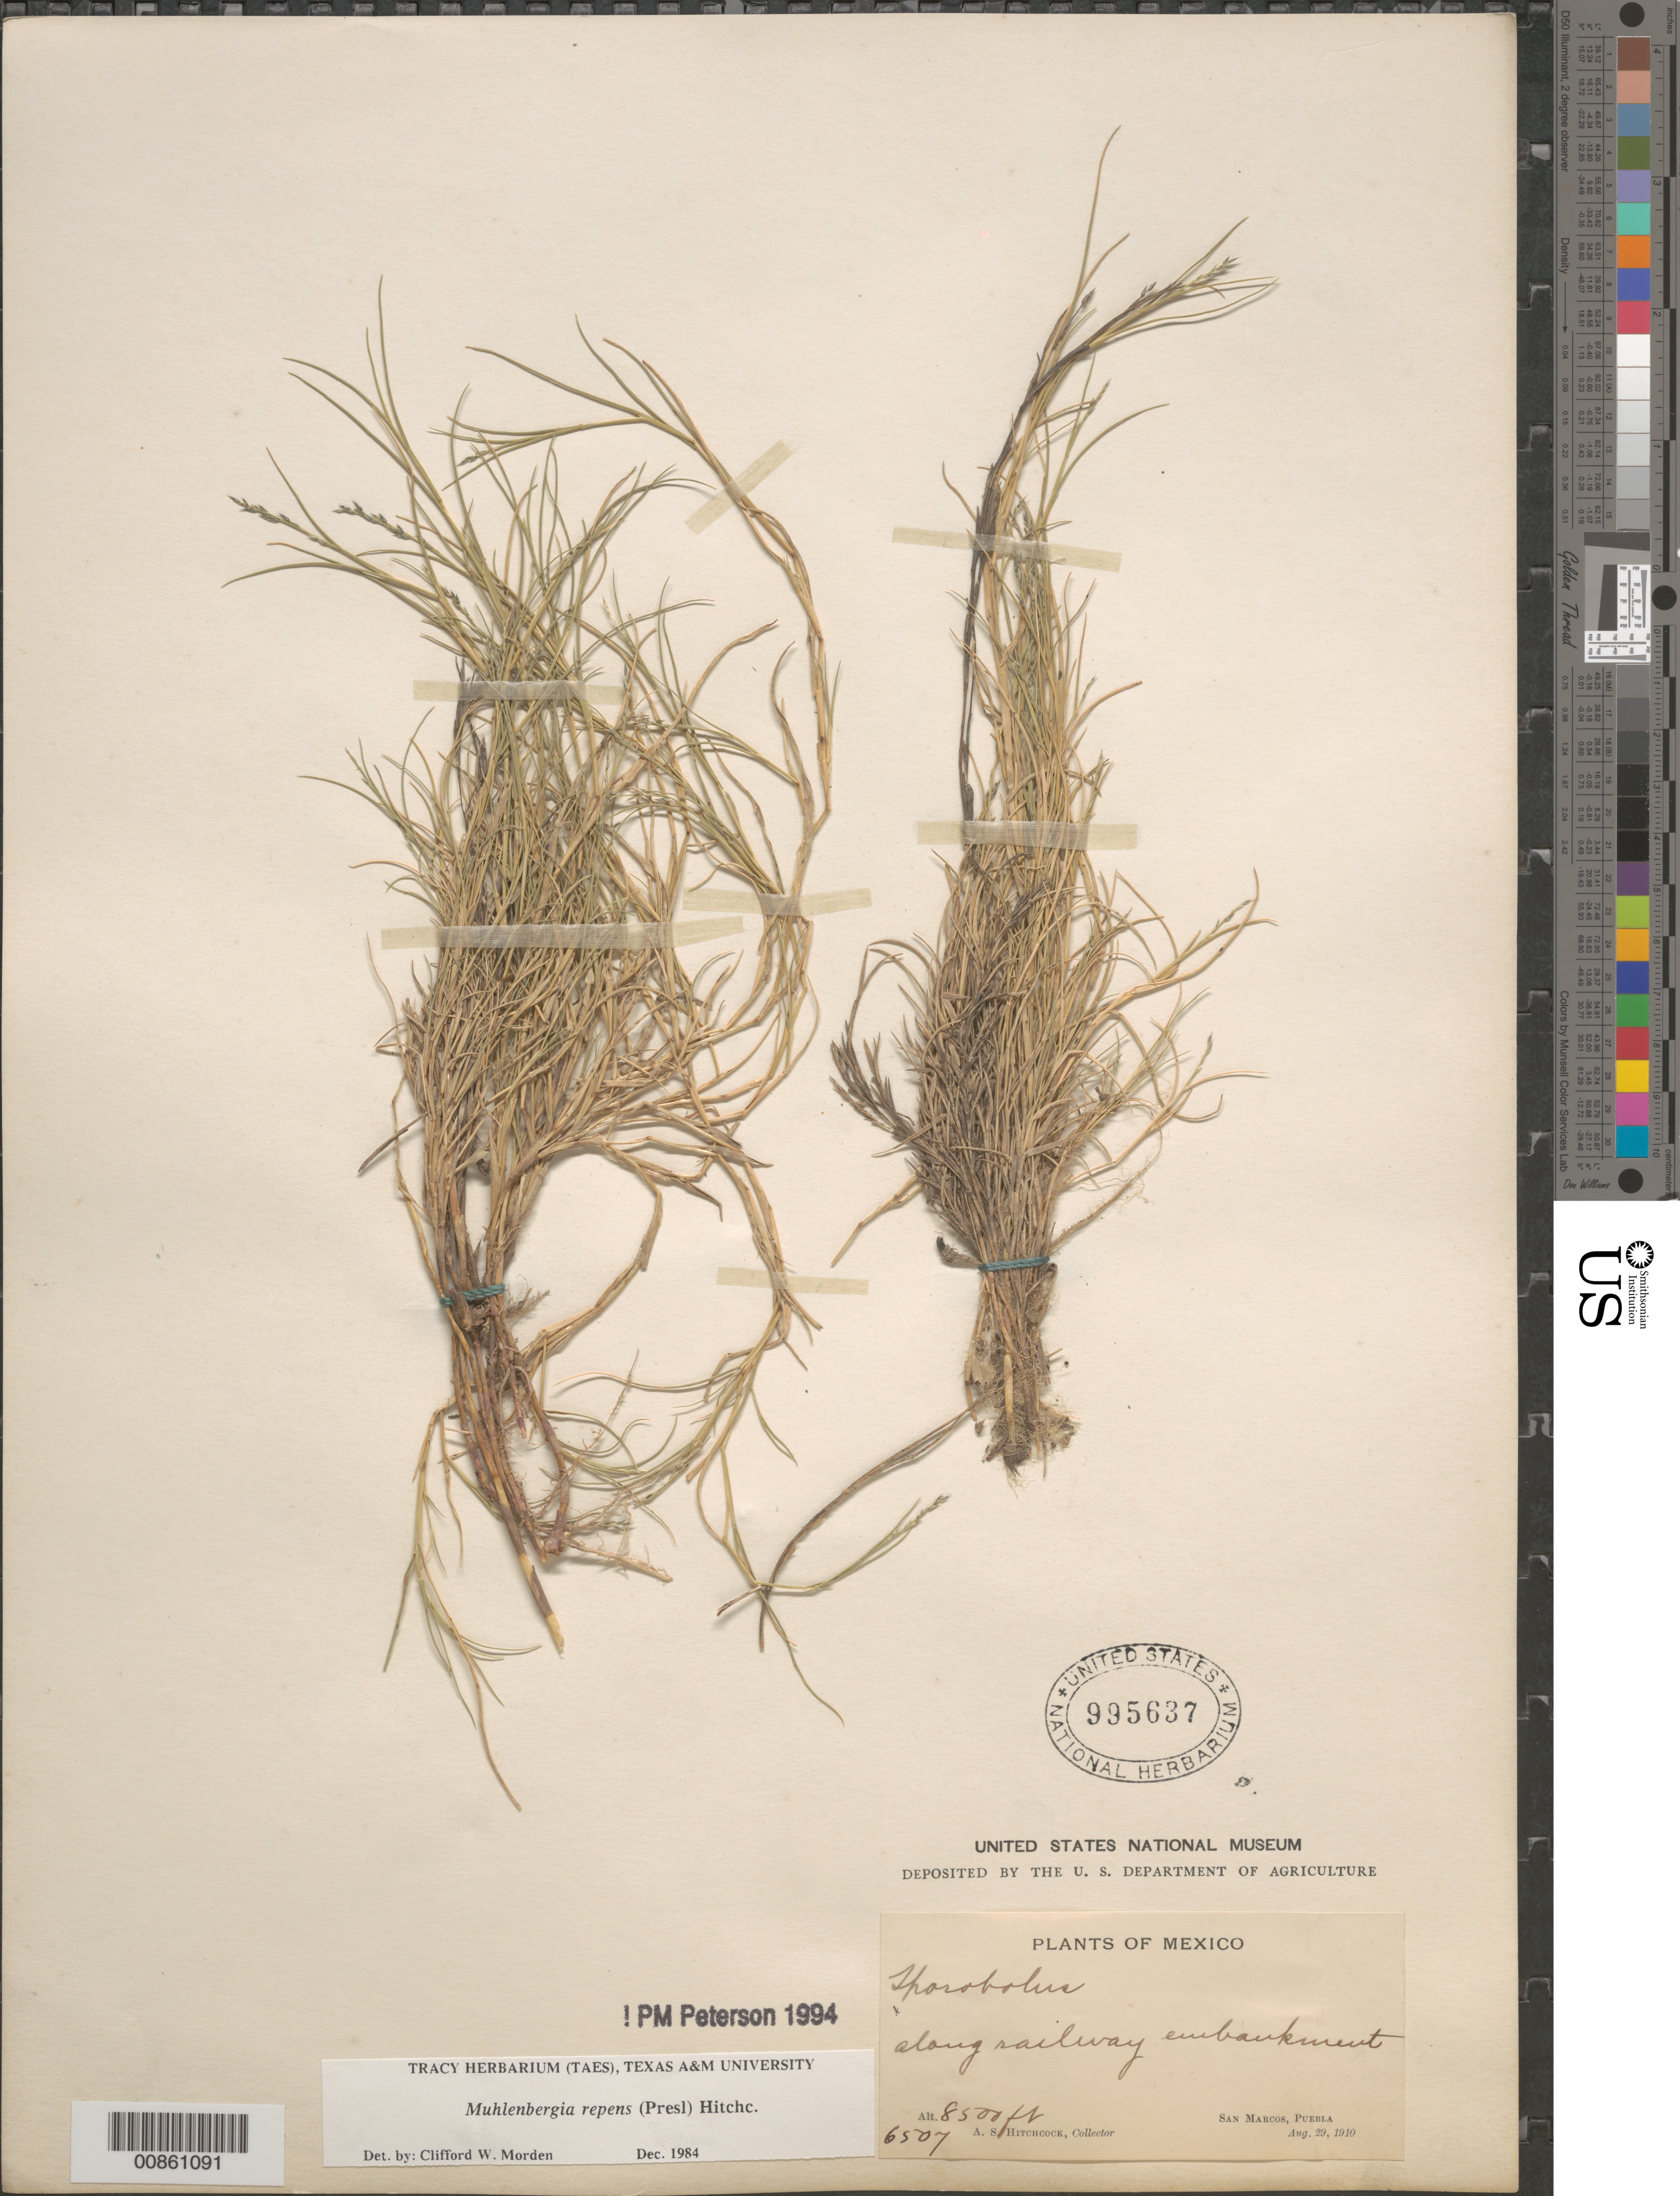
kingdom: Plantae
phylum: Tracheophyta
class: Liliopsida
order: Poales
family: Poaceae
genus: Muhlenbergia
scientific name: Muhlenbergia repens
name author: (J. Presl) Hitchc.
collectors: A. S. Hitchcock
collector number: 6507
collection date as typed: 29 Aug 1910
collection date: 1910-08-29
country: Mexico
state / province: Puebla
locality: San Marcos, Pue.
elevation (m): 2591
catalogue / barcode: US 995637